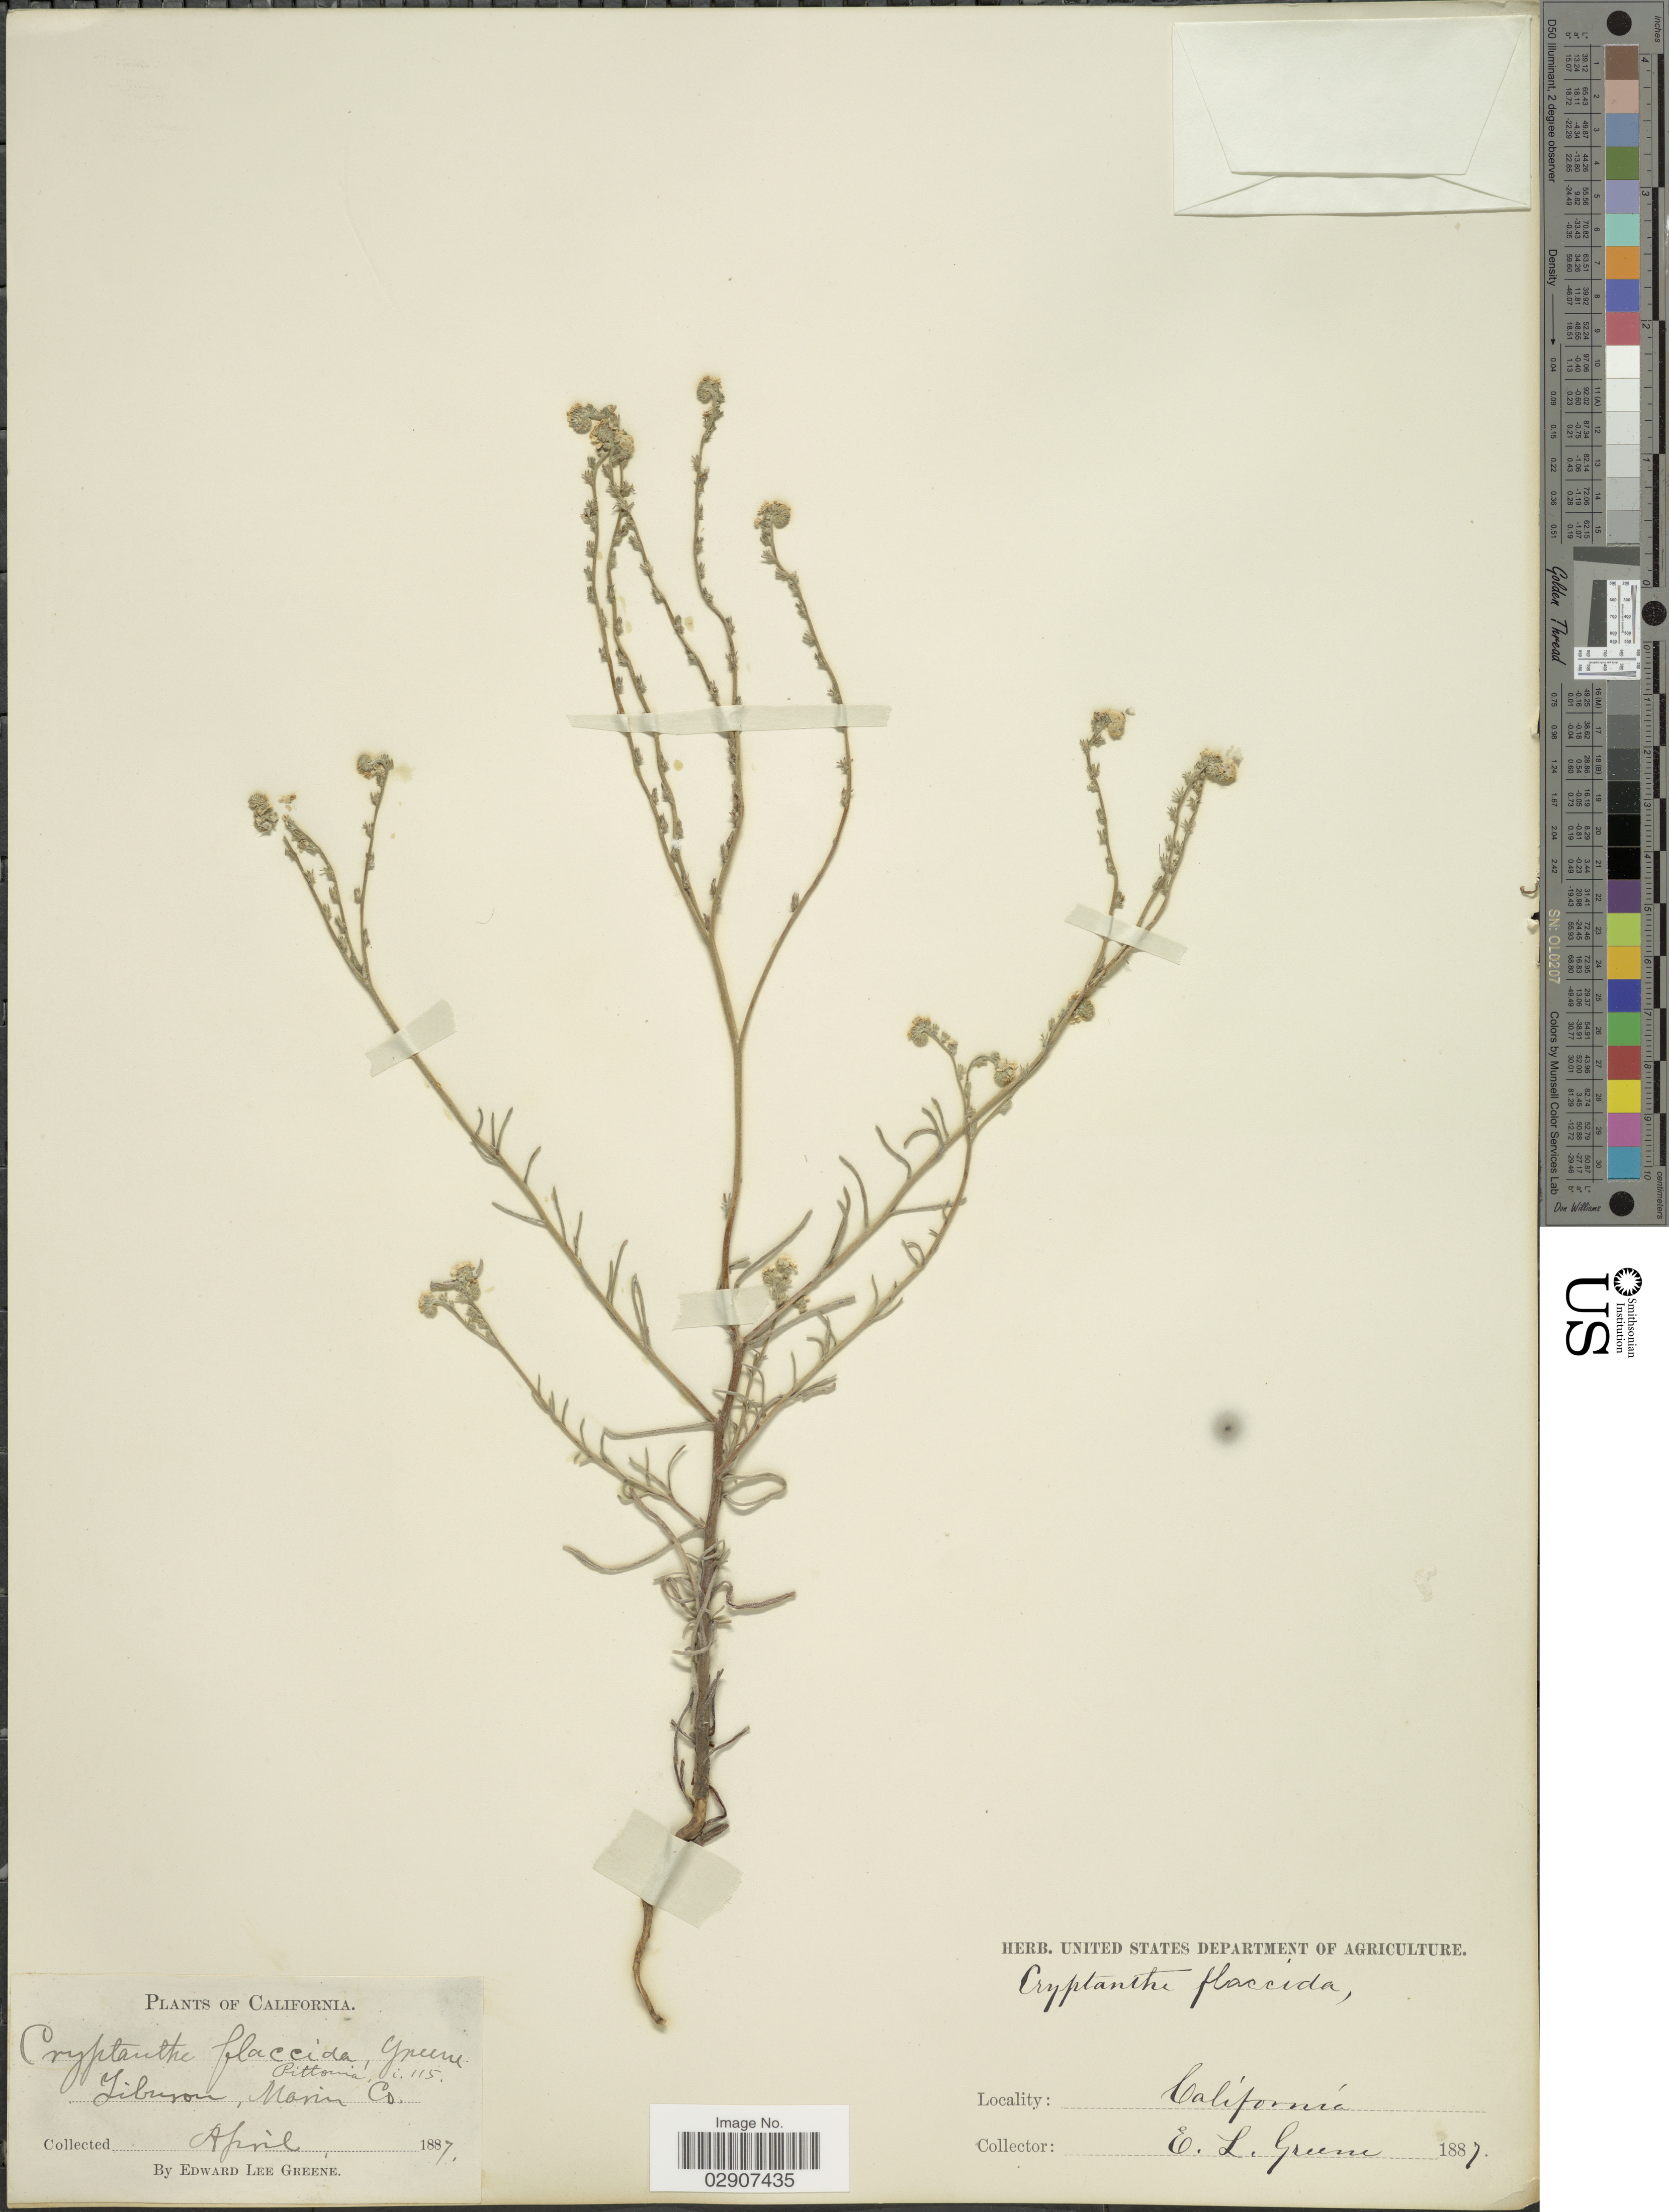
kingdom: Plantae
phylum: Tracheophyta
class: Magnoliopsida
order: Boraginales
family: Boraginaceae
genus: Cryptantha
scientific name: Cryptantha flaccida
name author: (Douglas ex Lehm.) Greene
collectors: E. L. Greene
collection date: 1887-04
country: United States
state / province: California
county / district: Marin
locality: Tiburon, Marin Co.